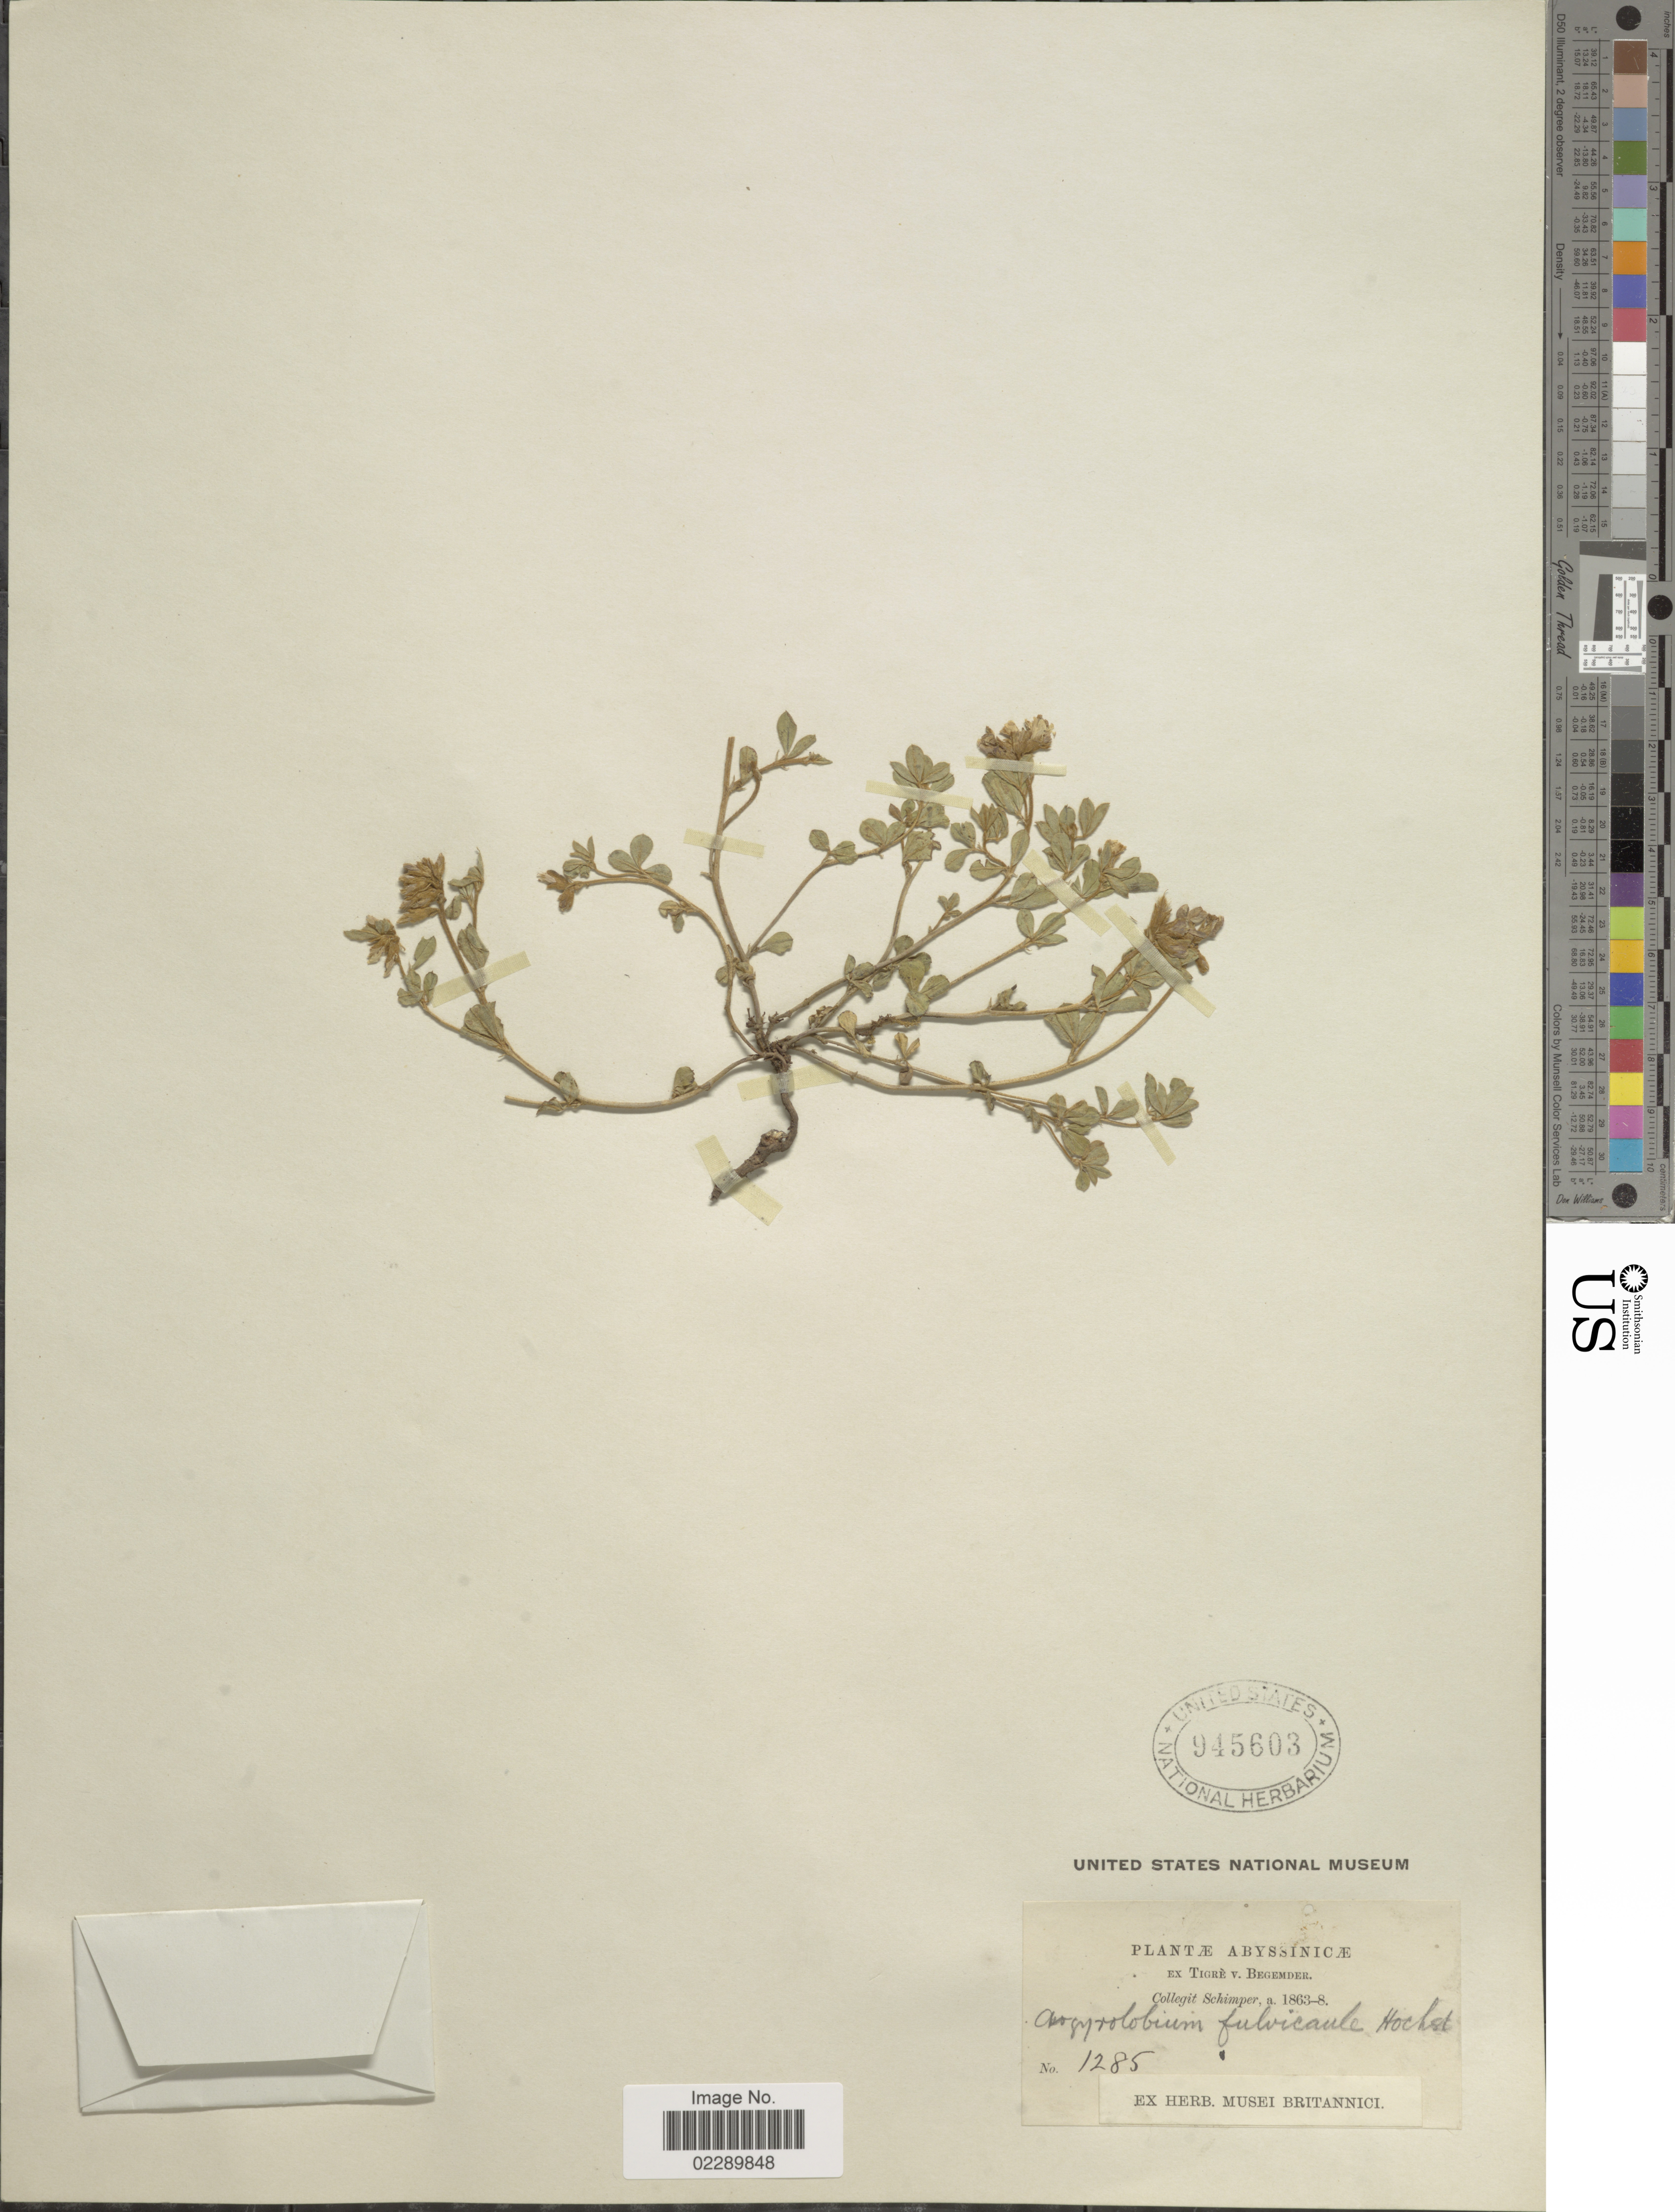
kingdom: Plantae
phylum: Tracheophyta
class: Magnoliopsida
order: Fabales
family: Fabaceae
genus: Argyrolobium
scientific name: Argyrolobium fulvicaule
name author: Hochst. ex Engl.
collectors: -. Schimper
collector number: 1285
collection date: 1863/1868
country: Eritrea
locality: Abyssinicæ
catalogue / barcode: US 945603